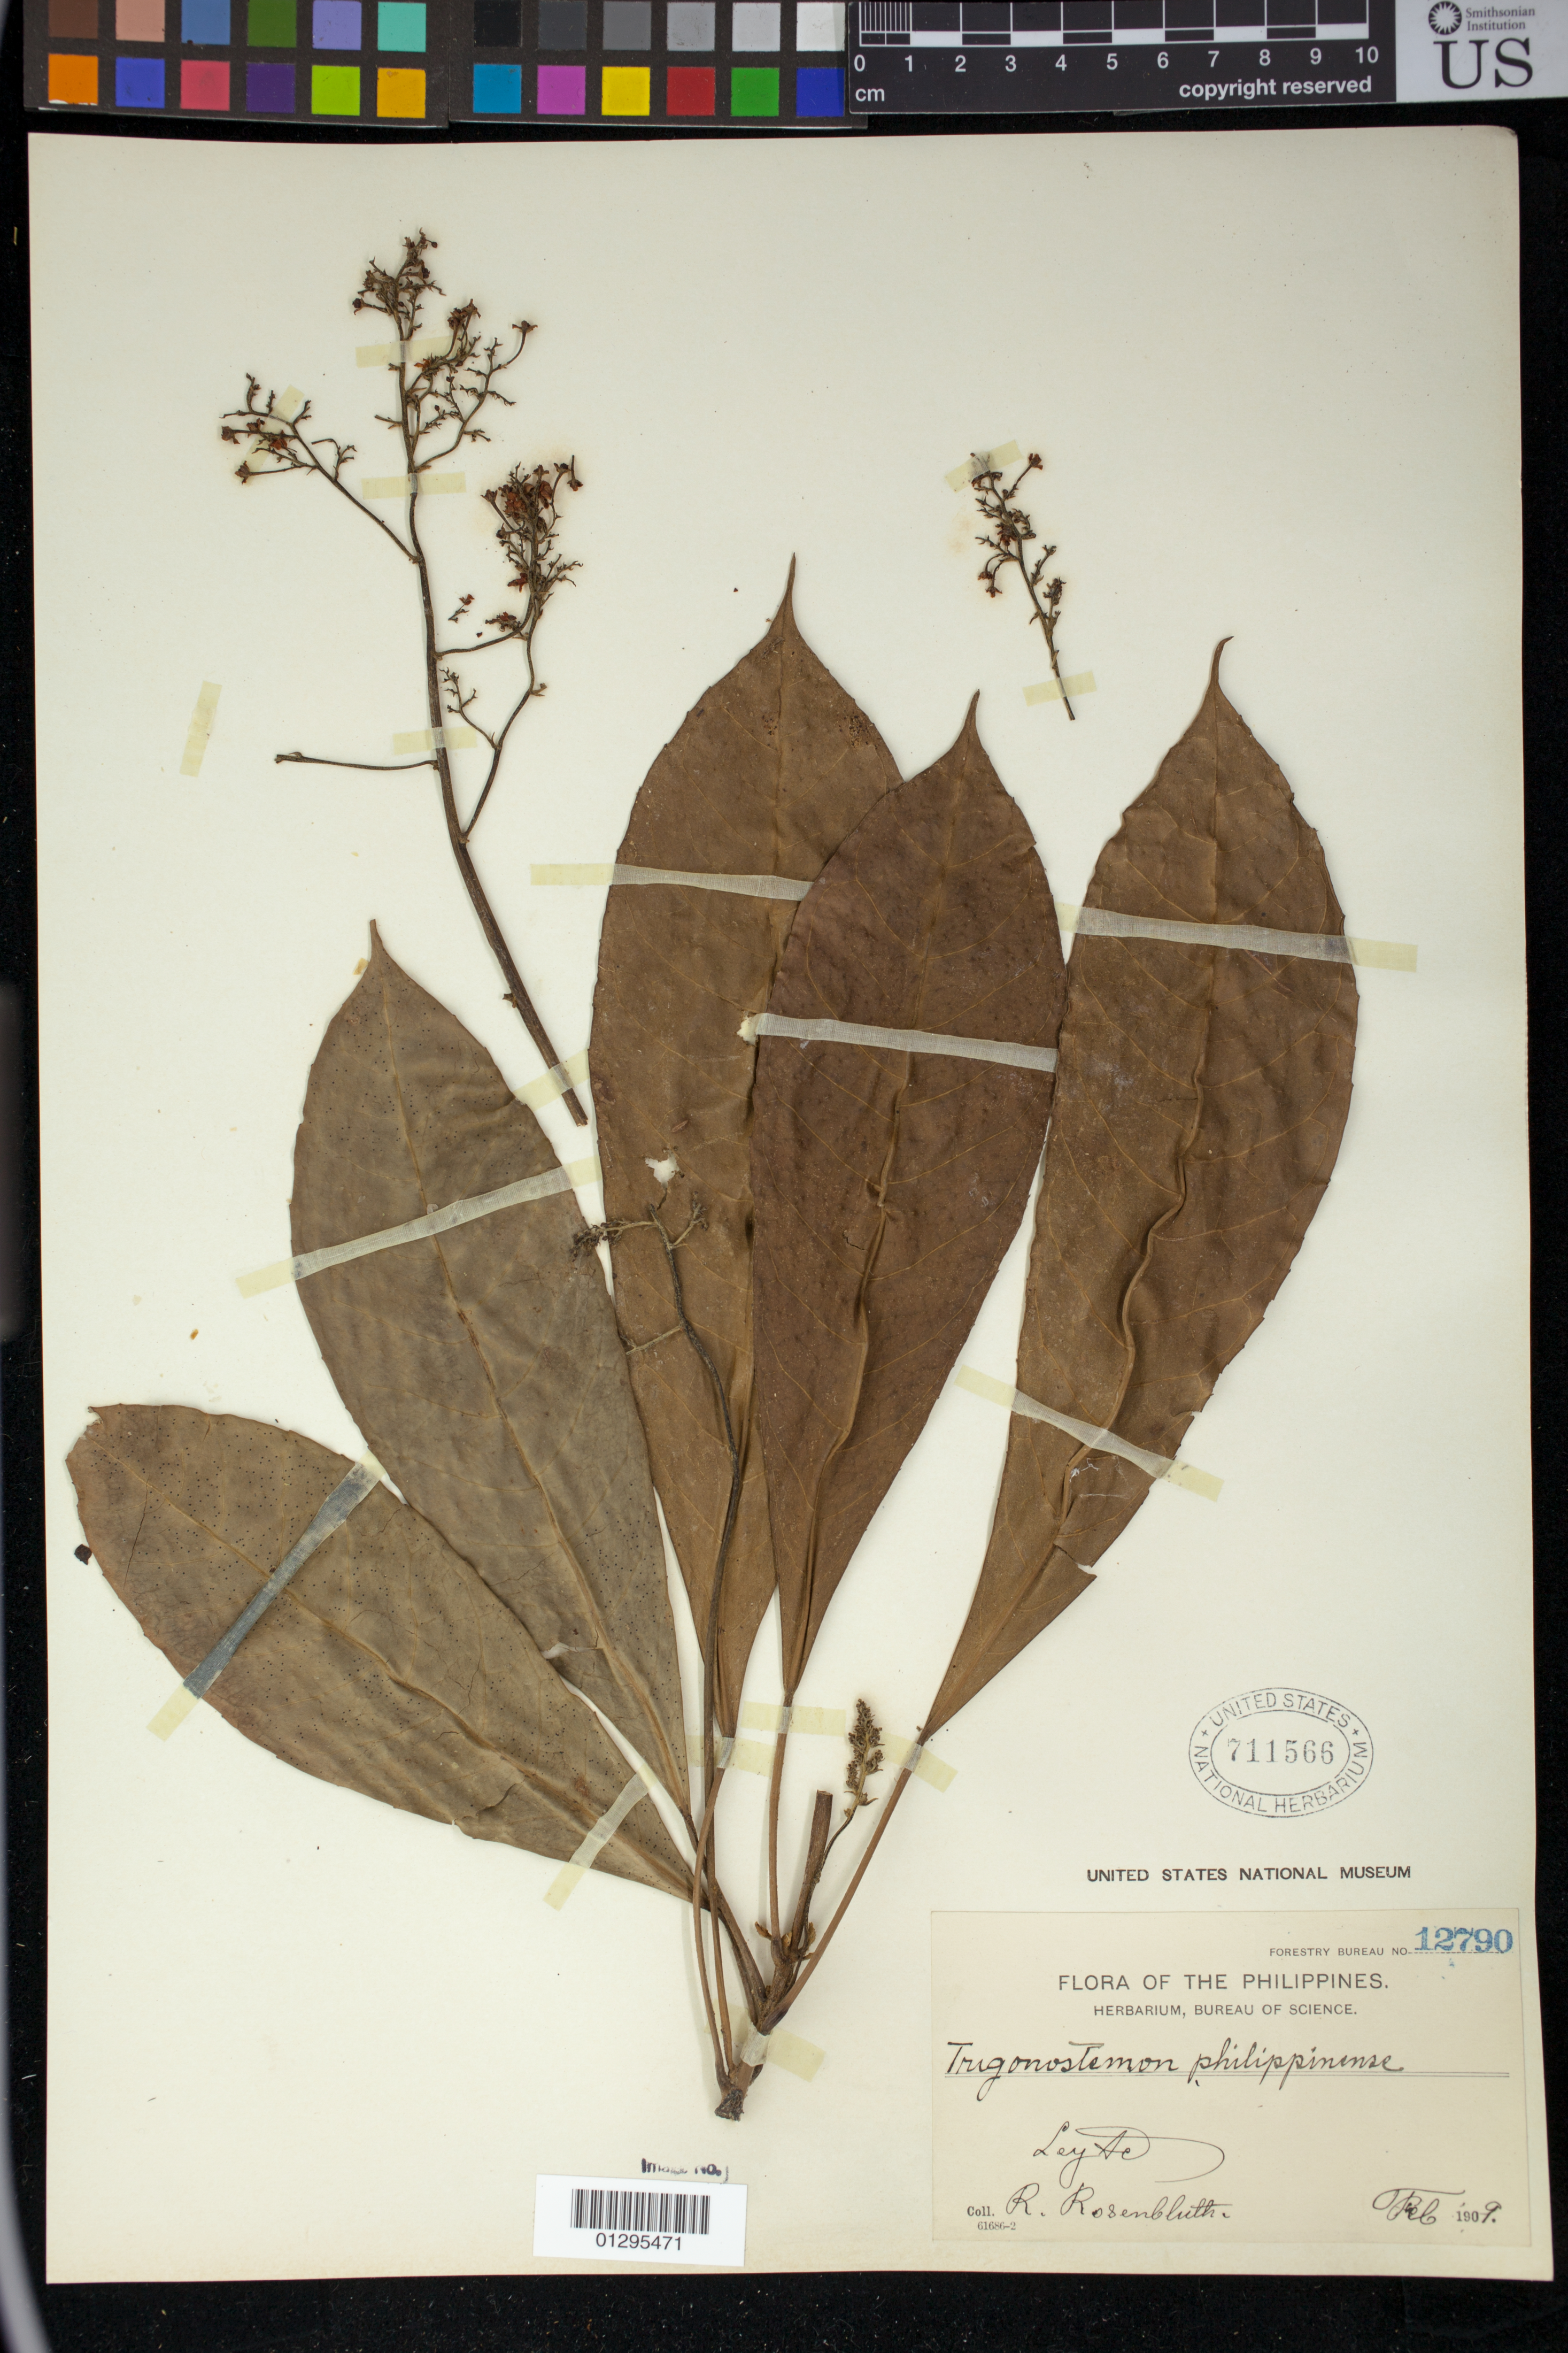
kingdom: Plantae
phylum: Tracheophyta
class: Magnoliopsida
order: Malpighiales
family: Euphorbiaceae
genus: Trigonostemon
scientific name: Trigonostemon philippinensis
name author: Stapf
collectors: R. Rosenbluth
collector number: For. Bur. 12790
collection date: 1909-02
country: Philippines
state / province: Eastern Visayas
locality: Leyte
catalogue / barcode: US 711566